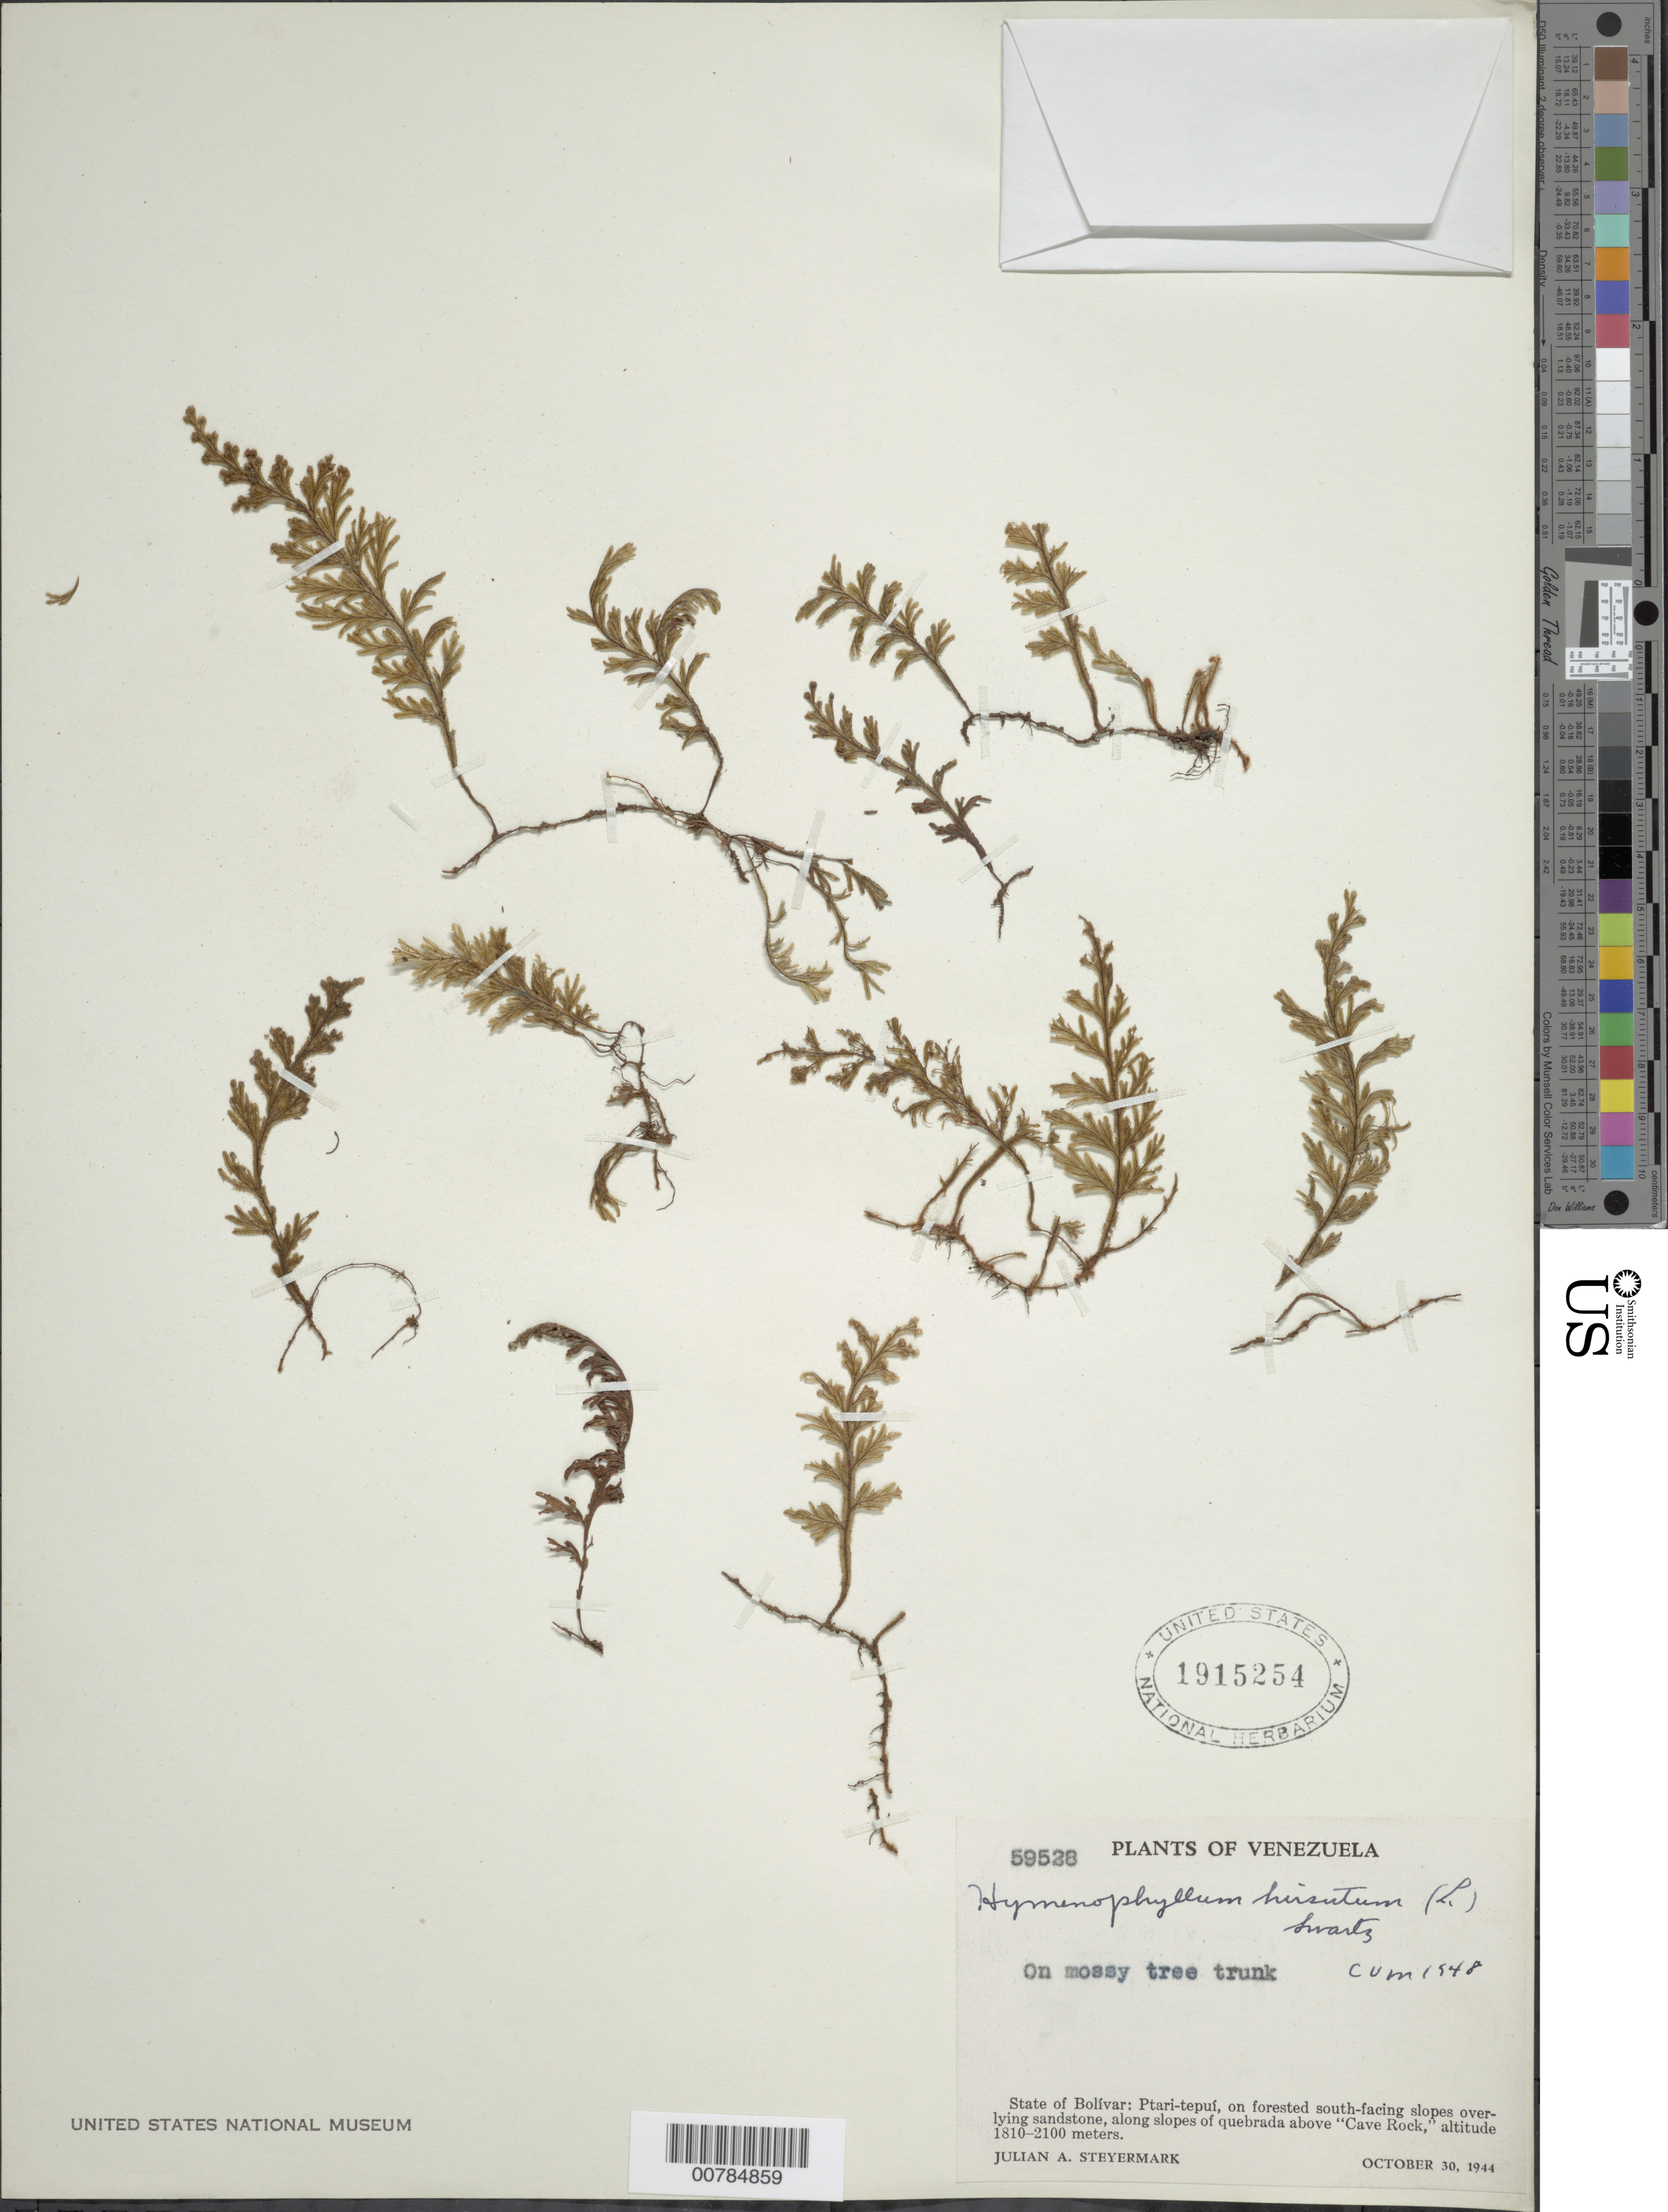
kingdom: Plantae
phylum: Tracheophyta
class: Polypodiopsida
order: Hymenophyllales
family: Hymenophyllaceae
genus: Hymenophyllum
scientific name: Hymenophyllum hirsutum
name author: (L.) Sw.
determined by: Morton, C. V.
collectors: J. Steyermark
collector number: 59528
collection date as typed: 30-Oct-44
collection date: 1944-10-30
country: Venezuela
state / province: Bolívar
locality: Ptari-tepuí, above "Cave Rock"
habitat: Forested S-facing slopes overlying sandstone, along slopes of quebrada; on mossy tree trunk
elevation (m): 1810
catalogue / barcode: US 1915254